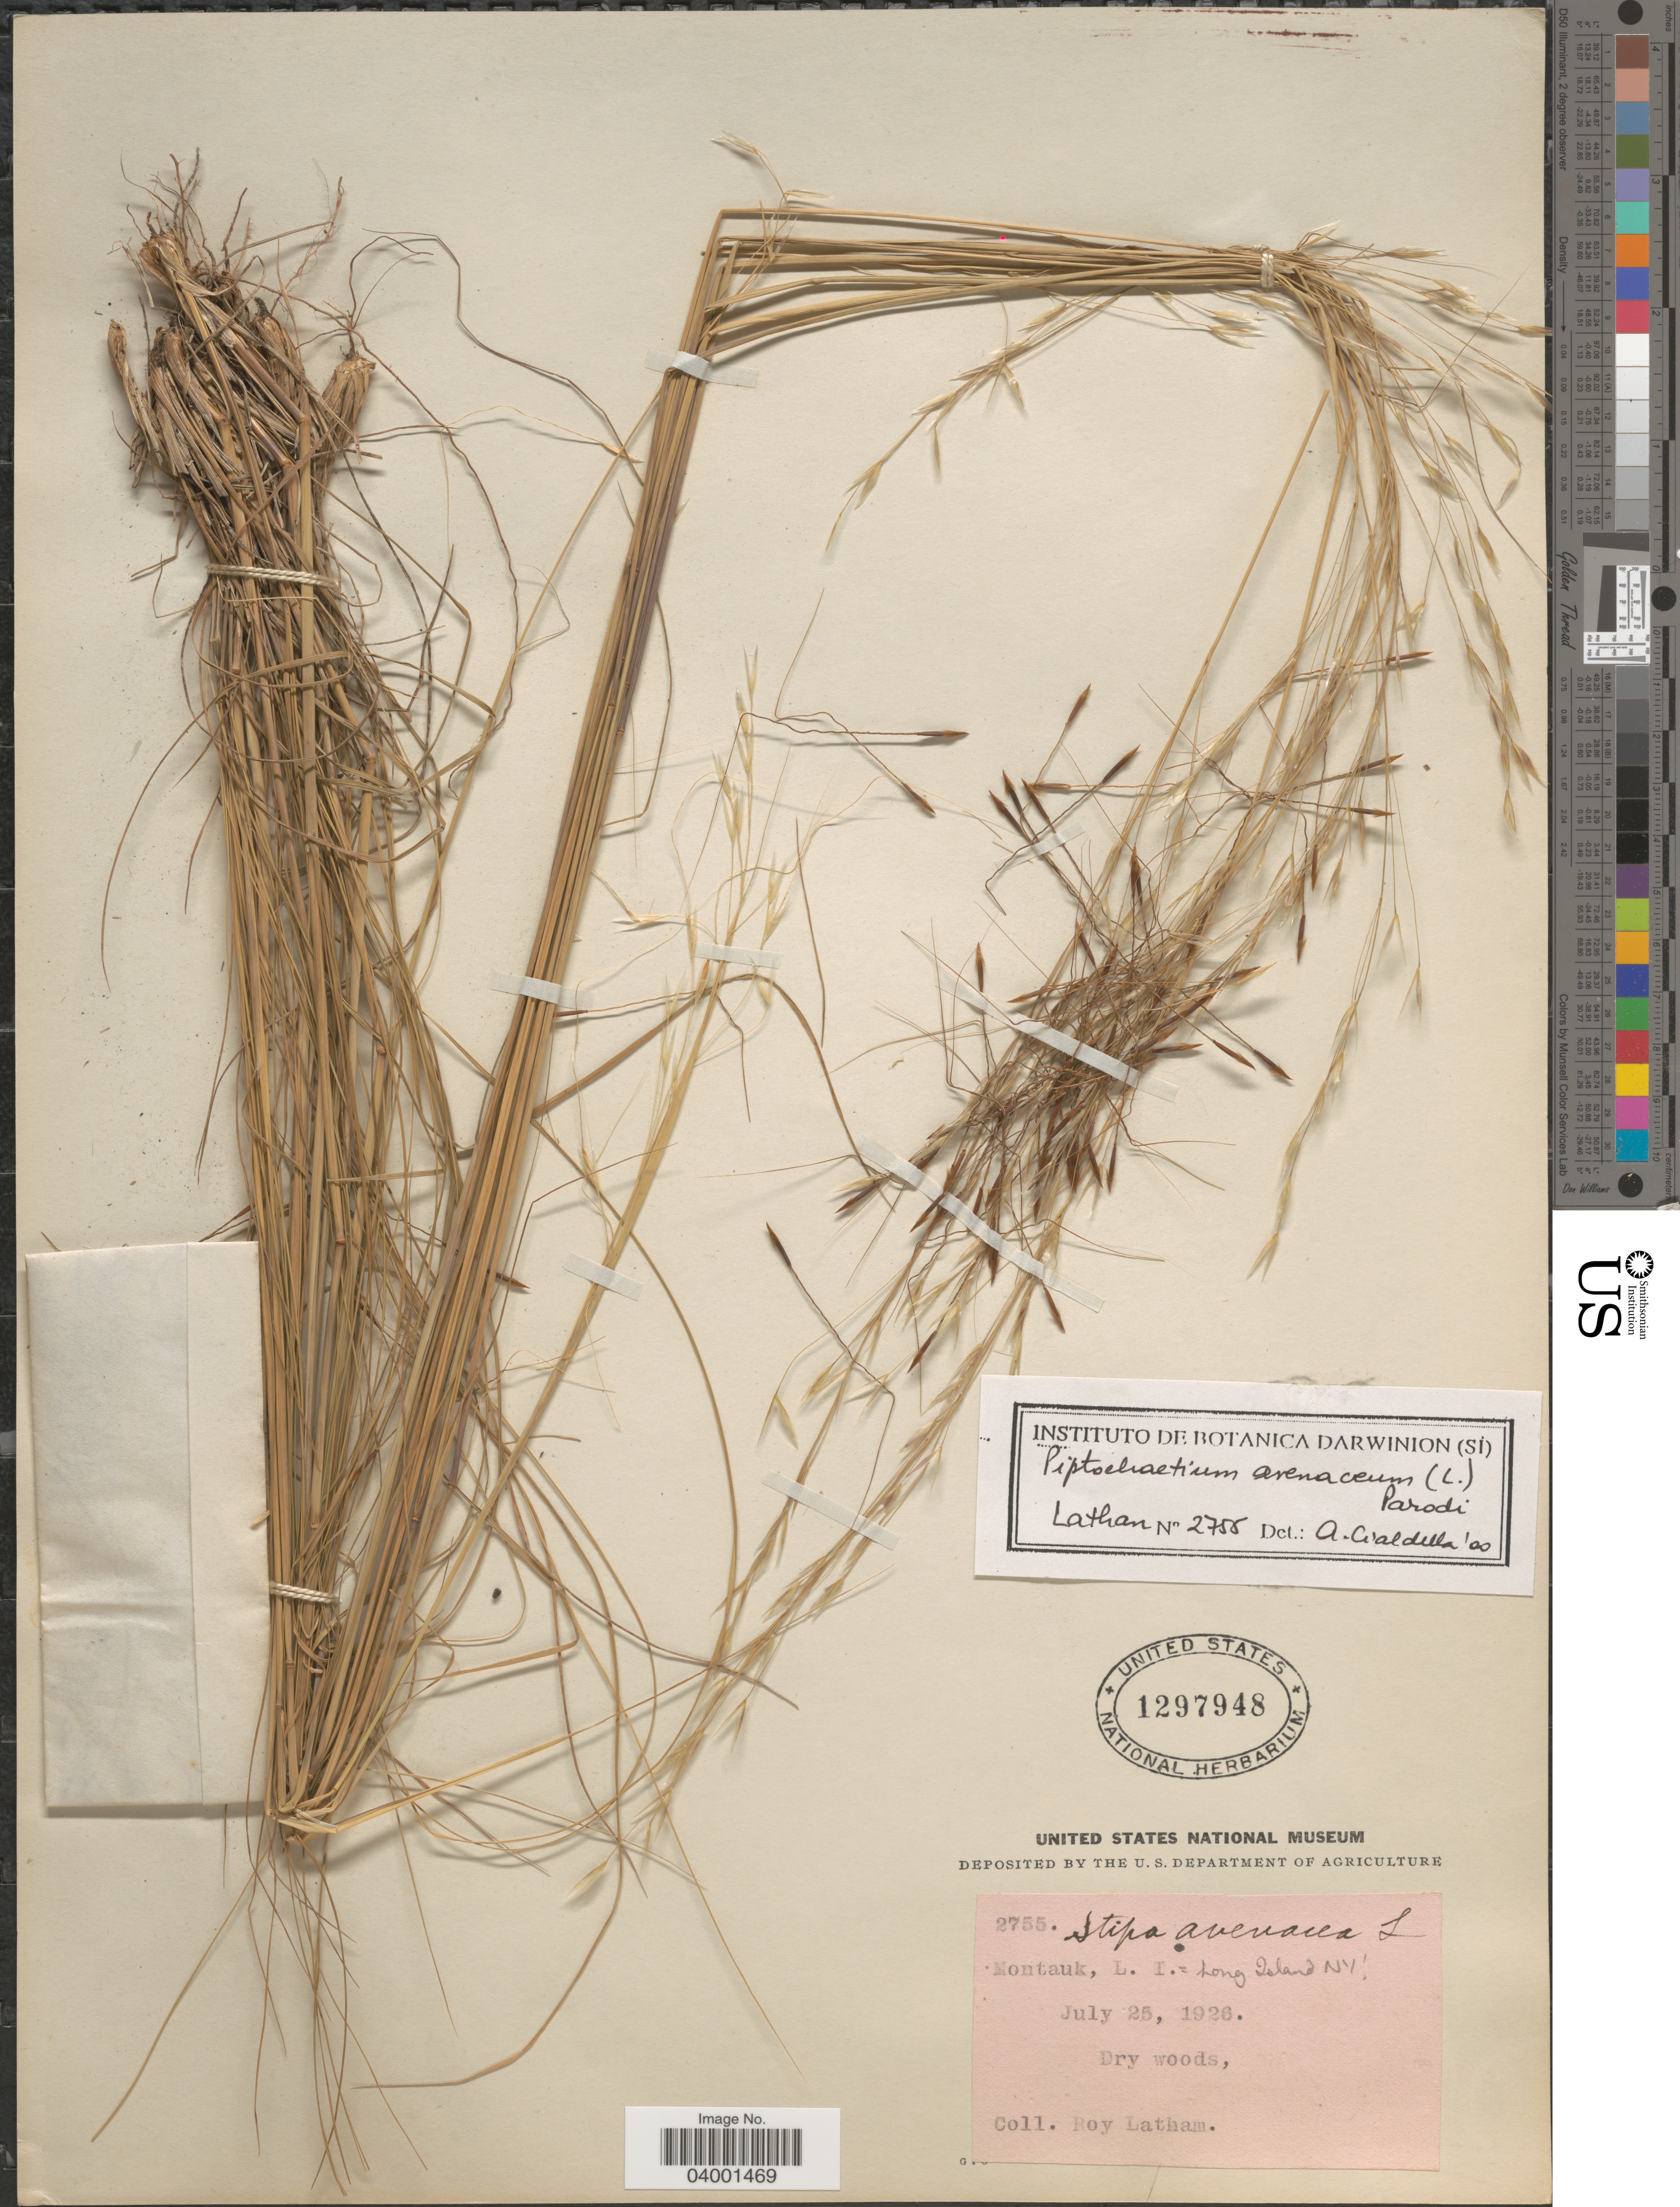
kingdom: Plantae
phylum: Tracheophyta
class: Liliopsida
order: Poales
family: Poaceae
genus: Piptochaetium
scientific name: Piptochaetium avenaceum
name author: (L.) Parodi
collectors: R. Latham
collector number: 2755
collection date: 1926-07-25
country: United States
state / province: New York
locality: Montauk, L. I.= Long Island.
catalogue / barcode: US 1297948